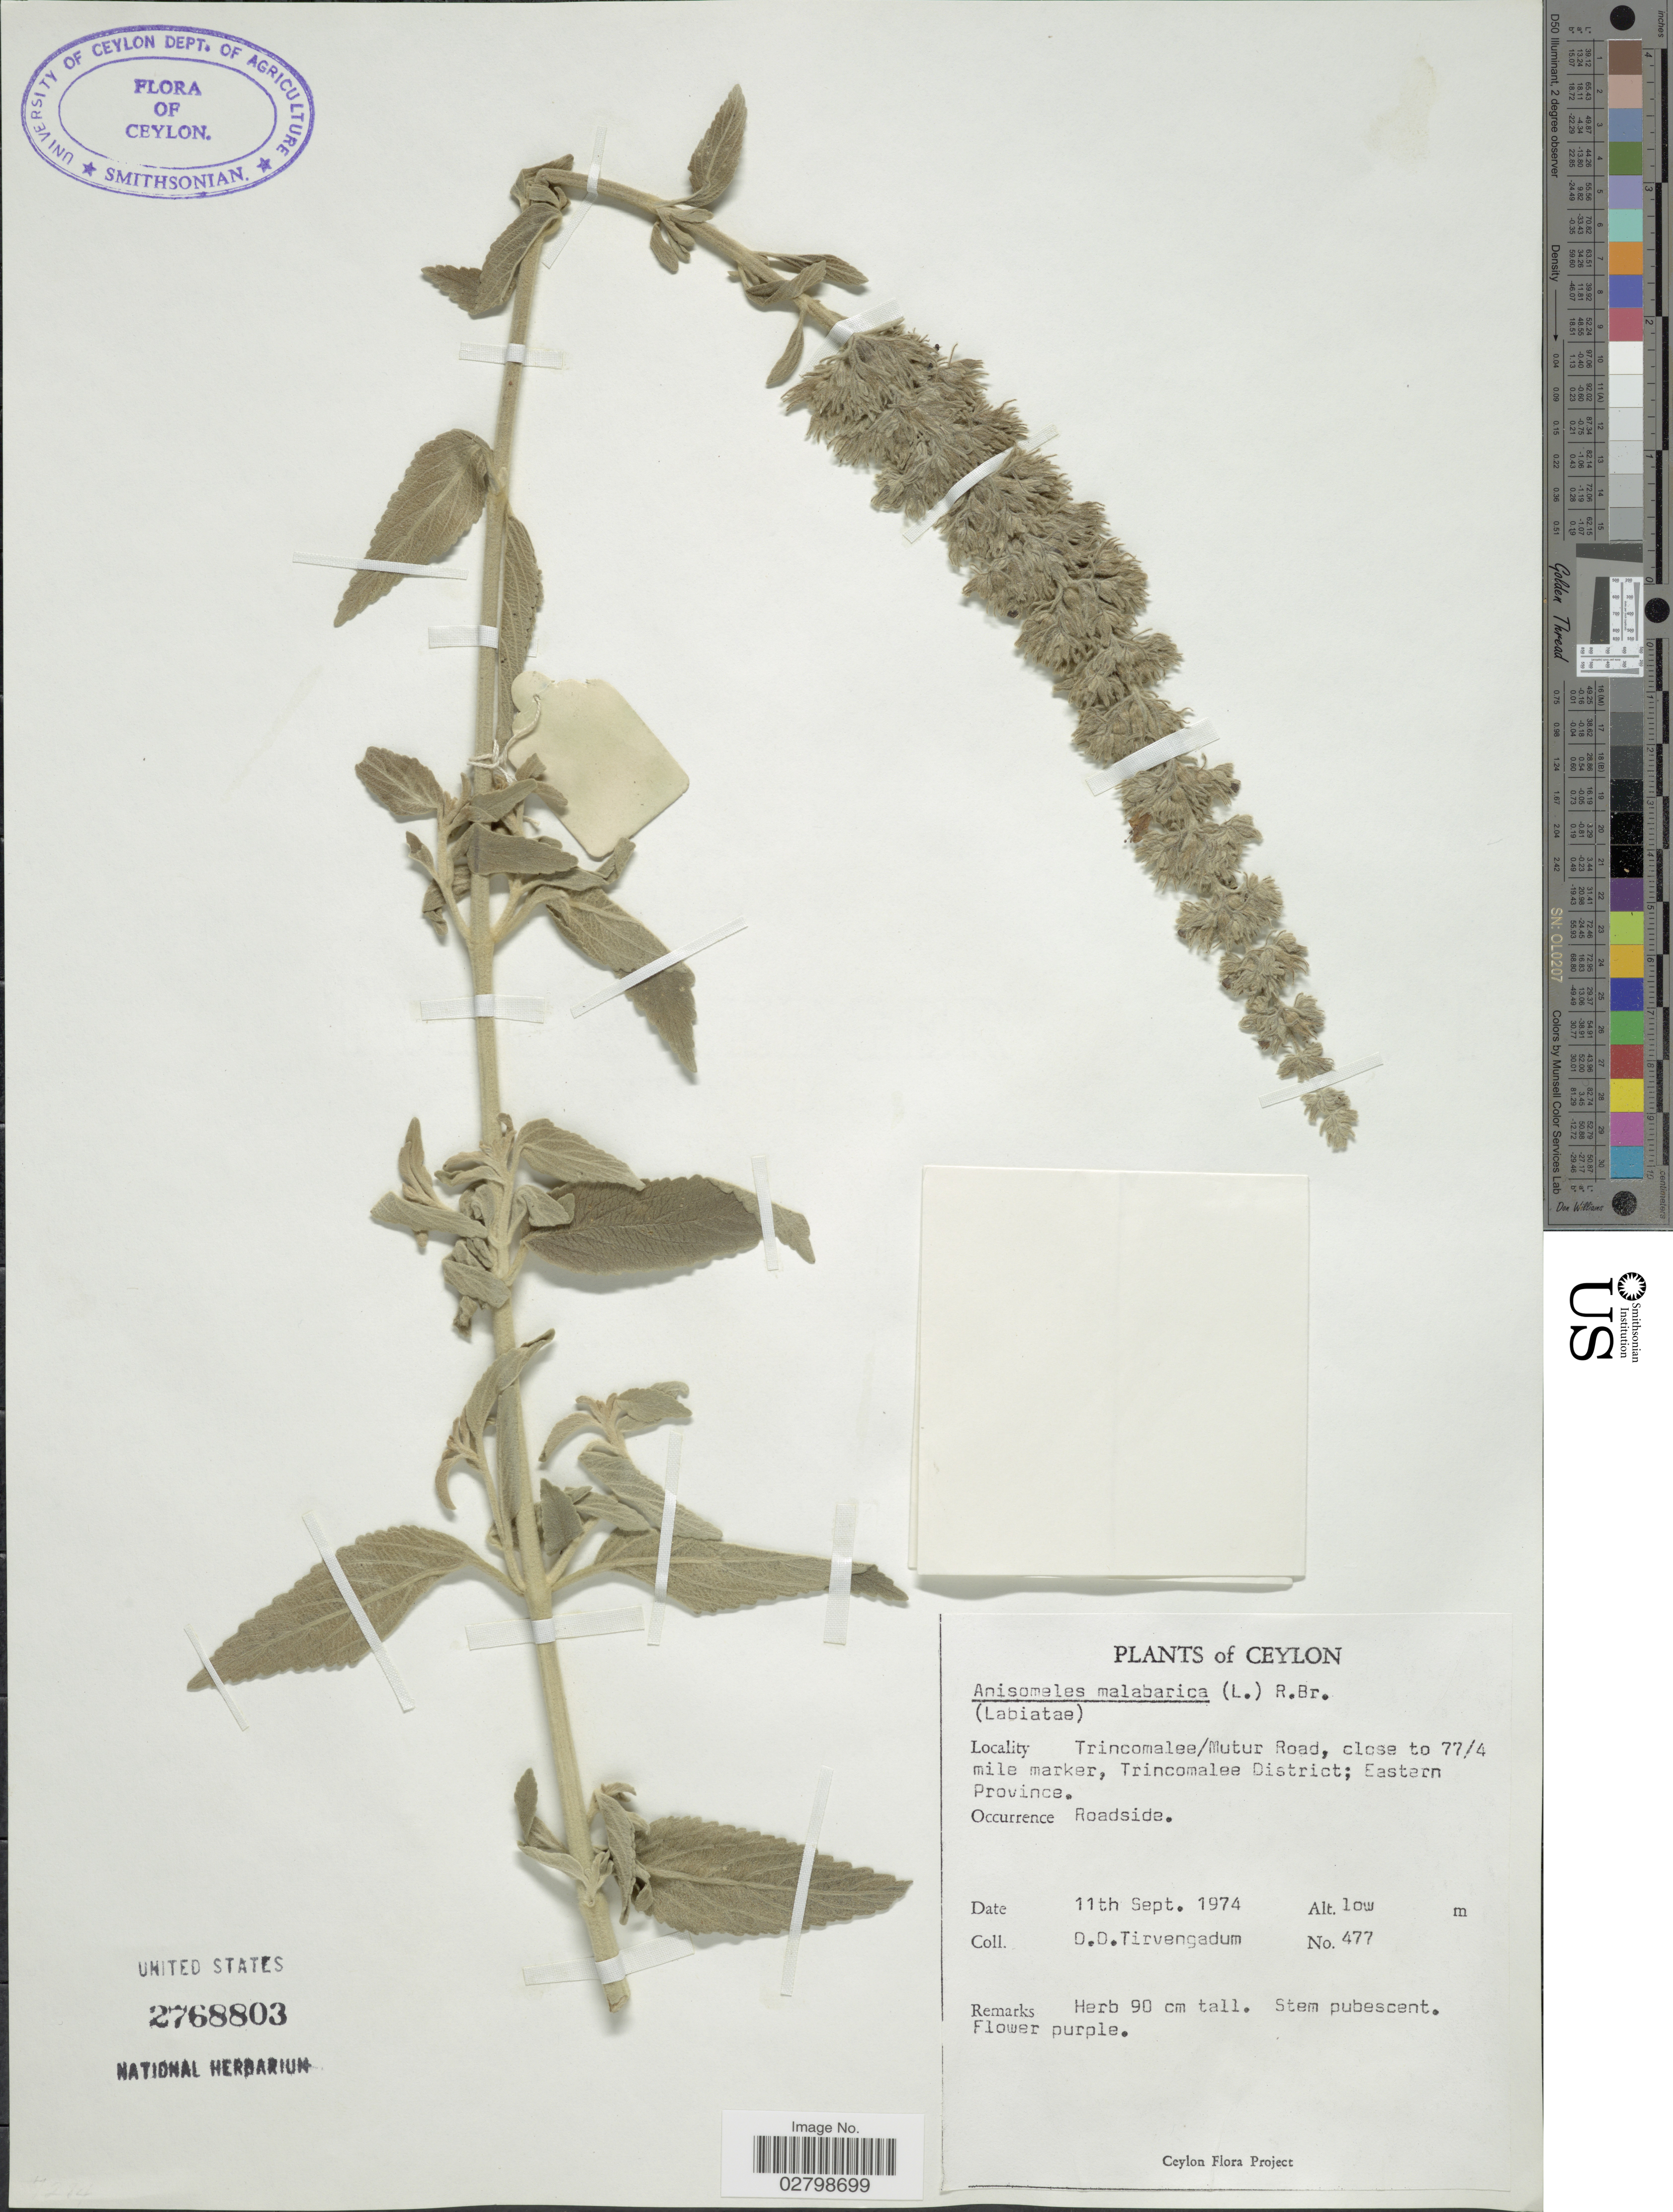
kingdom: Plantae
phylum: Tracheophyta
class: Magnoliopsida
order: Lamiales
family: Lamiaceae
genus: Anisomeles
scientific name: Anisomeles malabarica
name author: (L.) R. Br. ex Sims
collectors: D. Tirvengadum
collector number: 477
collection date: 1974-09-11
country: Sri Lanka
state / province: Eastern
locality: Ceylon, Trincomalee/ Mutur Road, close to 77/4 mile marker, Trincomalee District.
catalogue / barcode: US 2768803